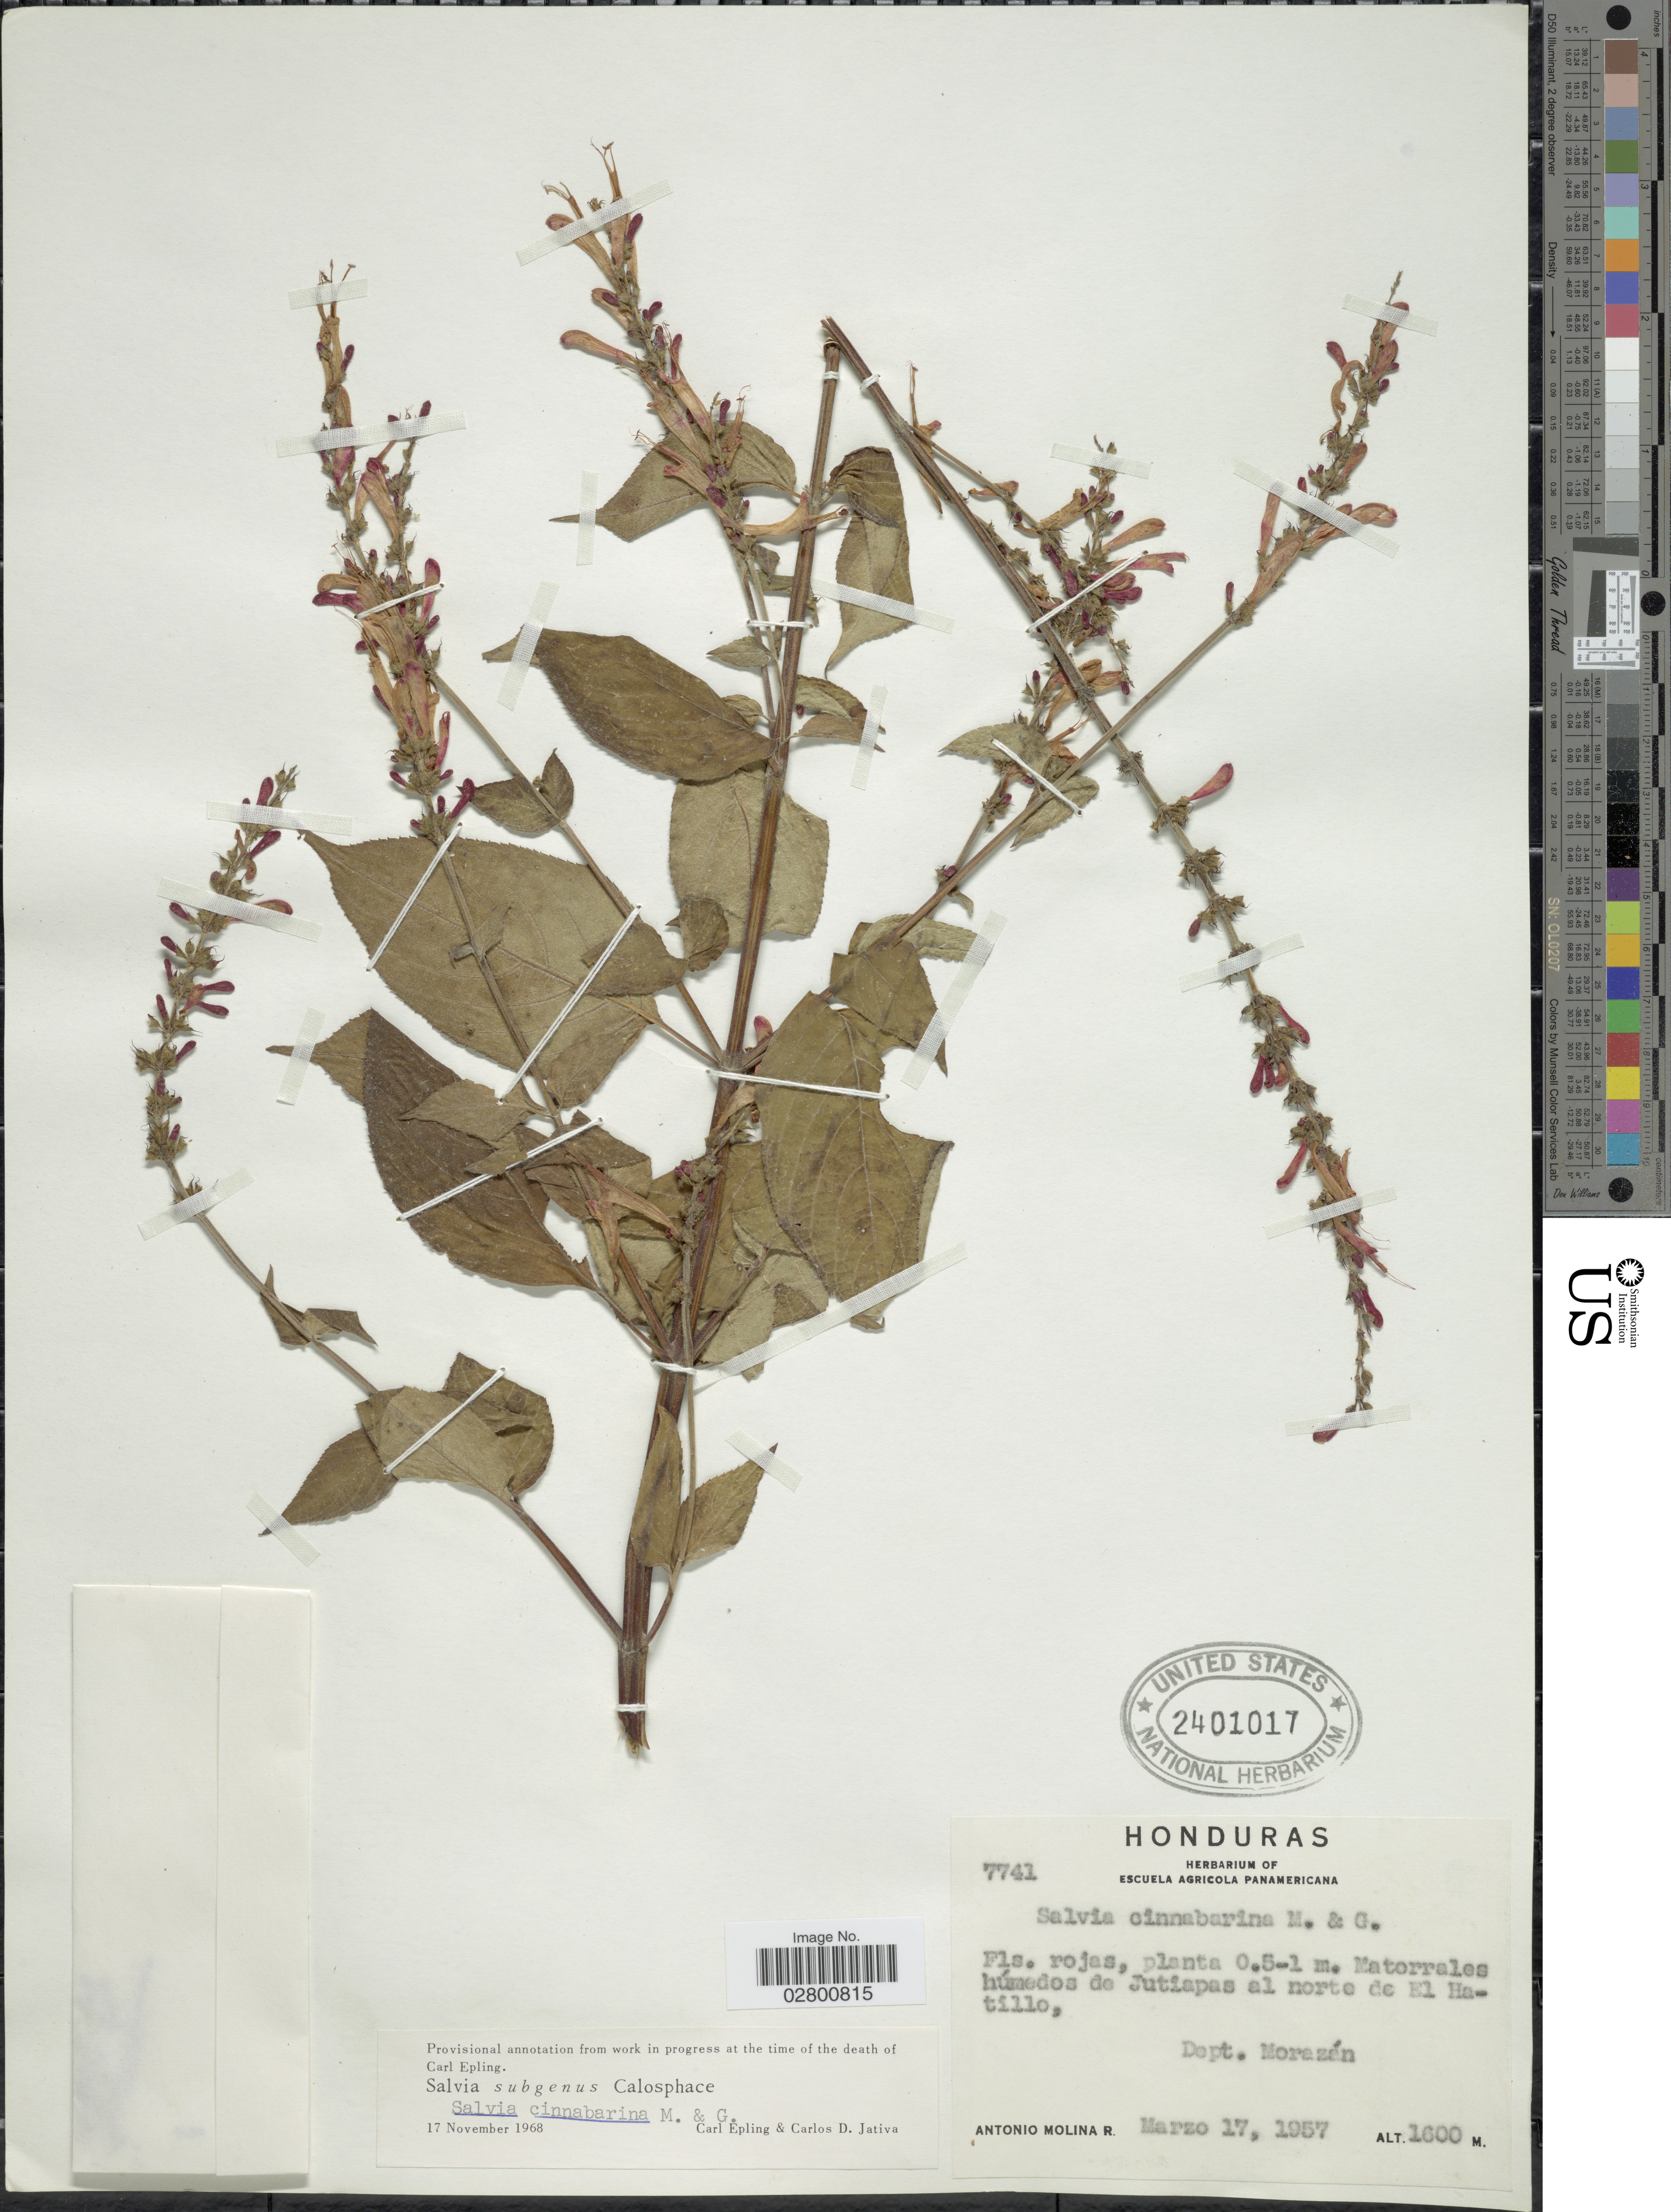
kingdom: Plantae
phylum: Tracheophyta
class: Magnoliopsida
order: Lamiales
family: Lamiaceae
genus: Salvia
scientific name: Salvia cinnabarina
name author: M. Martens & Galeotti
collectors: A. Molina R.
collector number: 7741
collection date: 1957-03-17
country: Honduras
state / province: Fco. Morazán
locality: Al norte de El Hatillo, Dept. Morazán,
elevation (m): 1600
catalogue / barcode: US 2401017